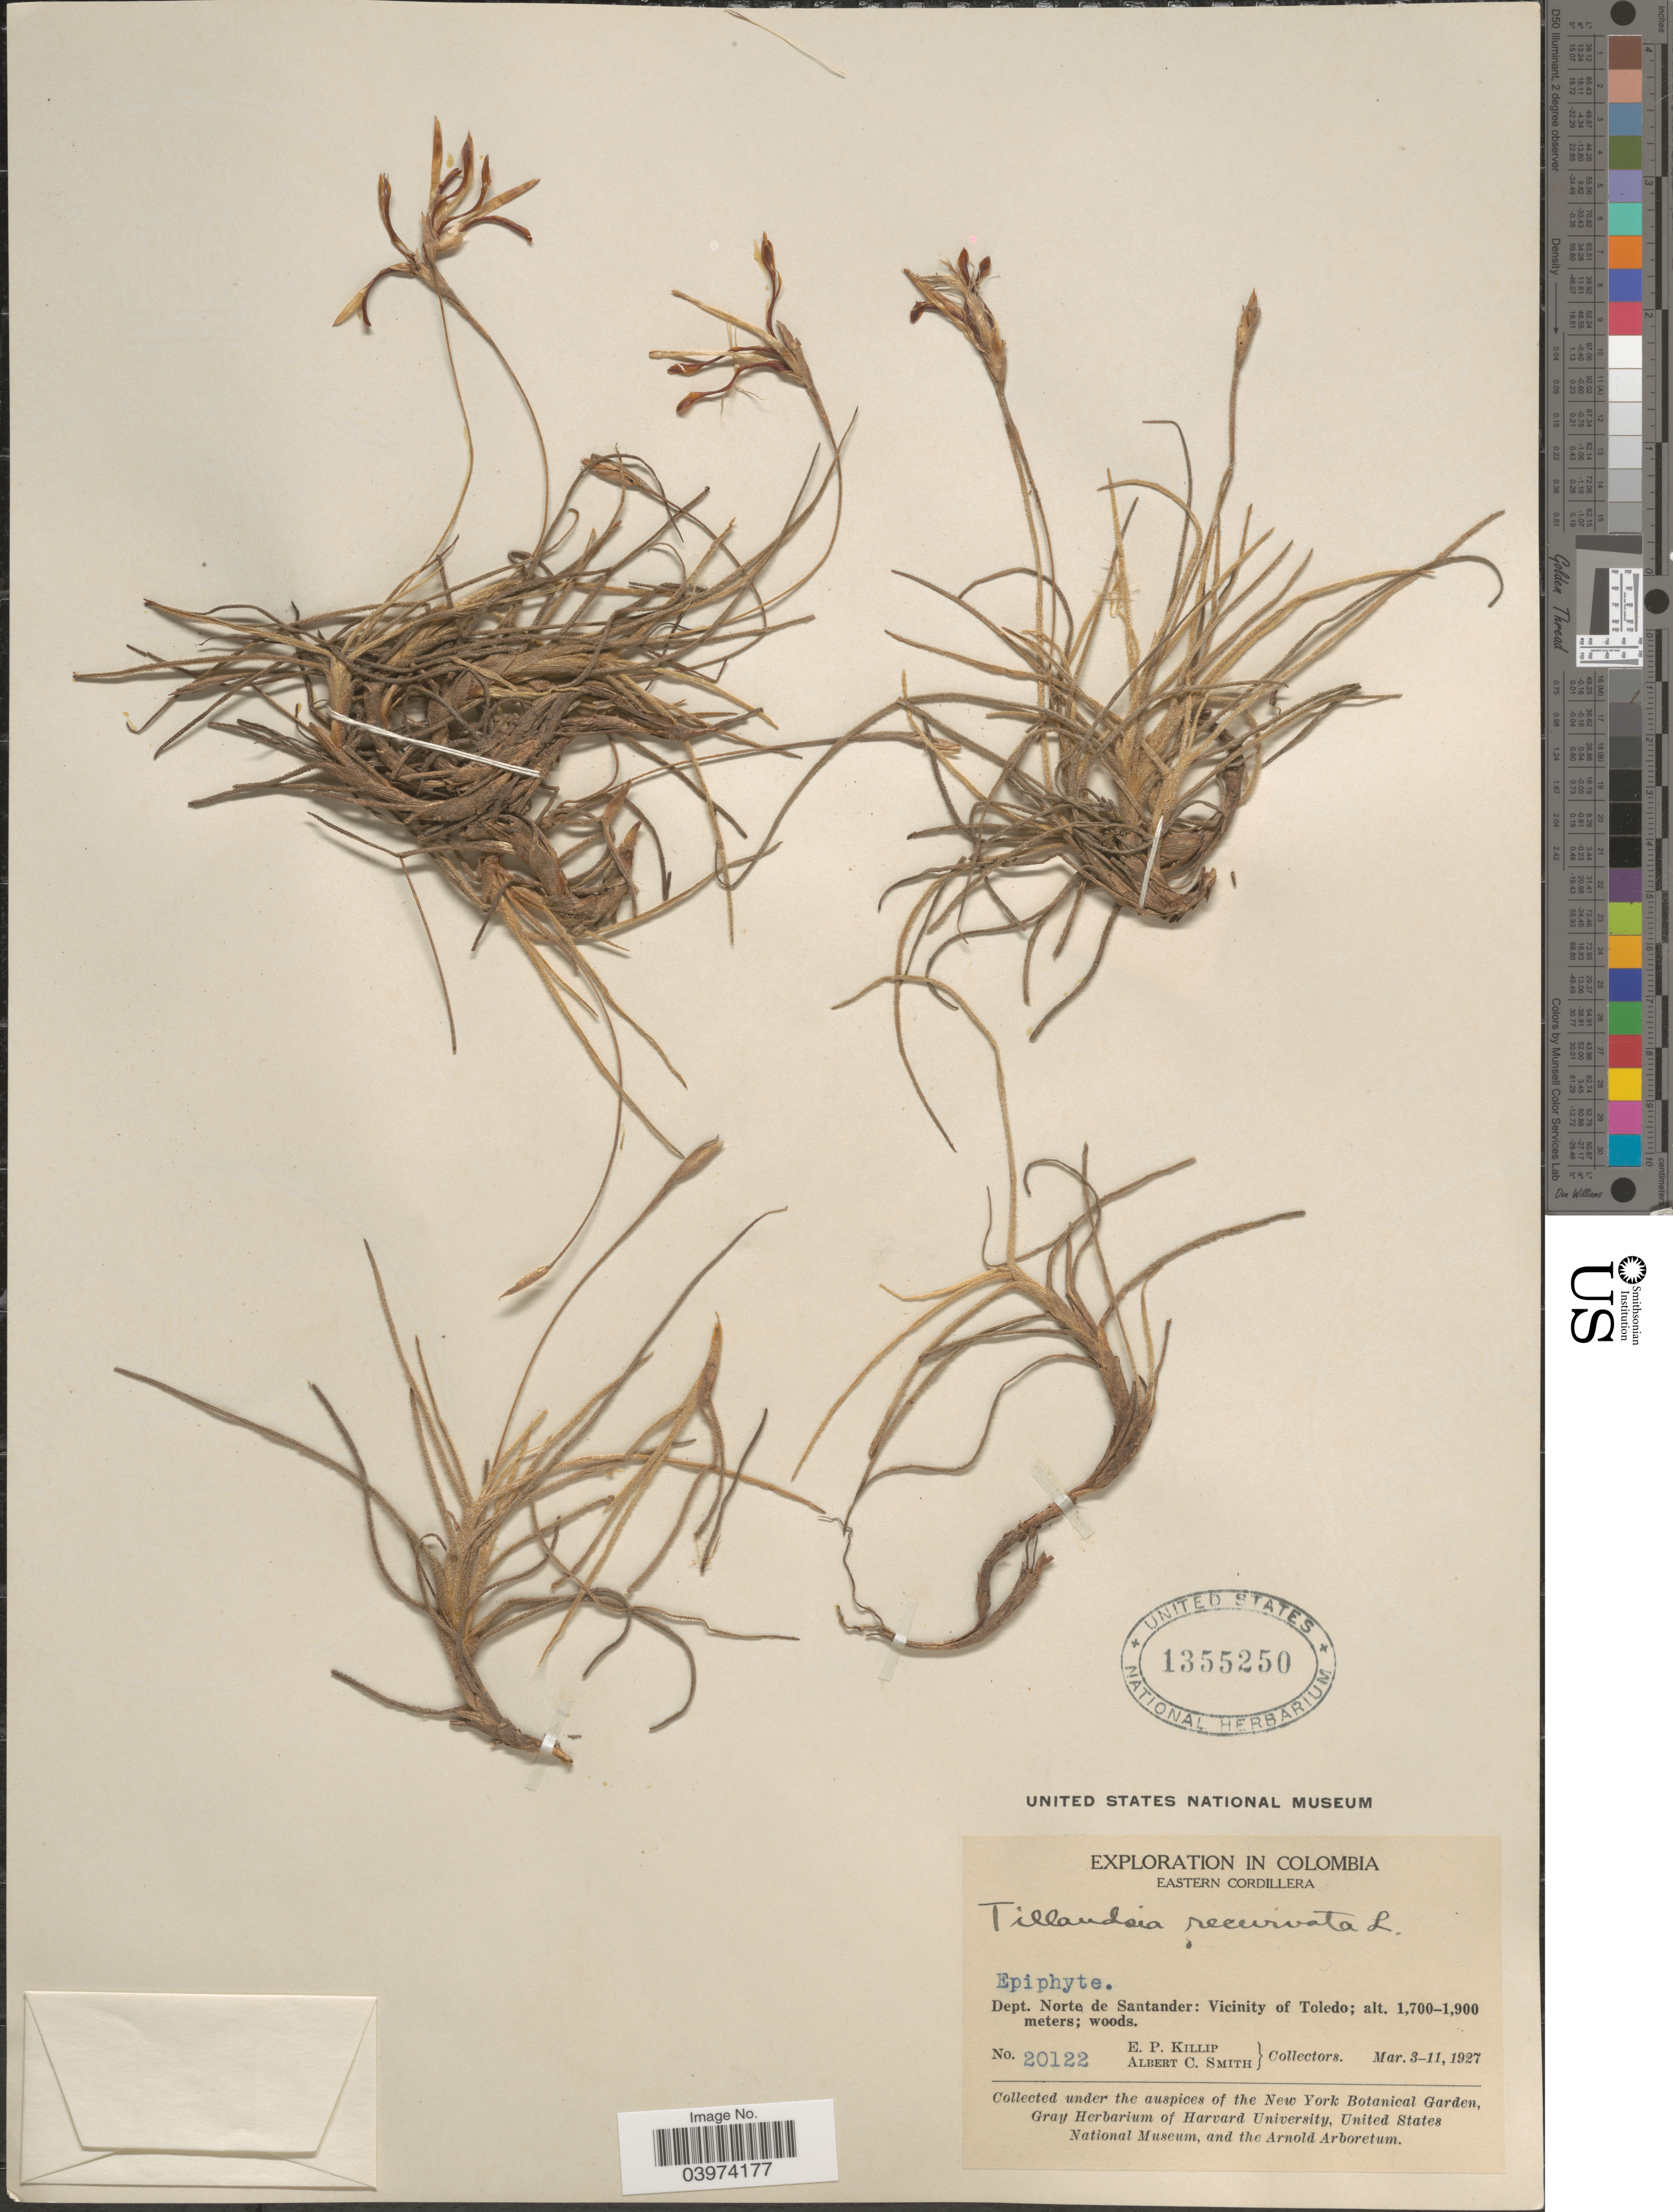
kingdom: Plantae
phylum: Tracheophyta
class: Liliopsida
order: Poales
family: Bromeliaceae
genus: Tillandsia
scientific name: Tillandsia recurvata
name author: L.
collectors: E. P. Killip & A. C. Smith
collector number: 20122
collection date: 1927-03-03/1927-03-11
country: Colombia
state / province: Norte de Santander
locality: Exploration in Colombia. Eastern Cordillera. Dept. Norte de Santander: Vicinity of Toledo.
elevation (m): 1700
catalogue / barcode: US 1355250